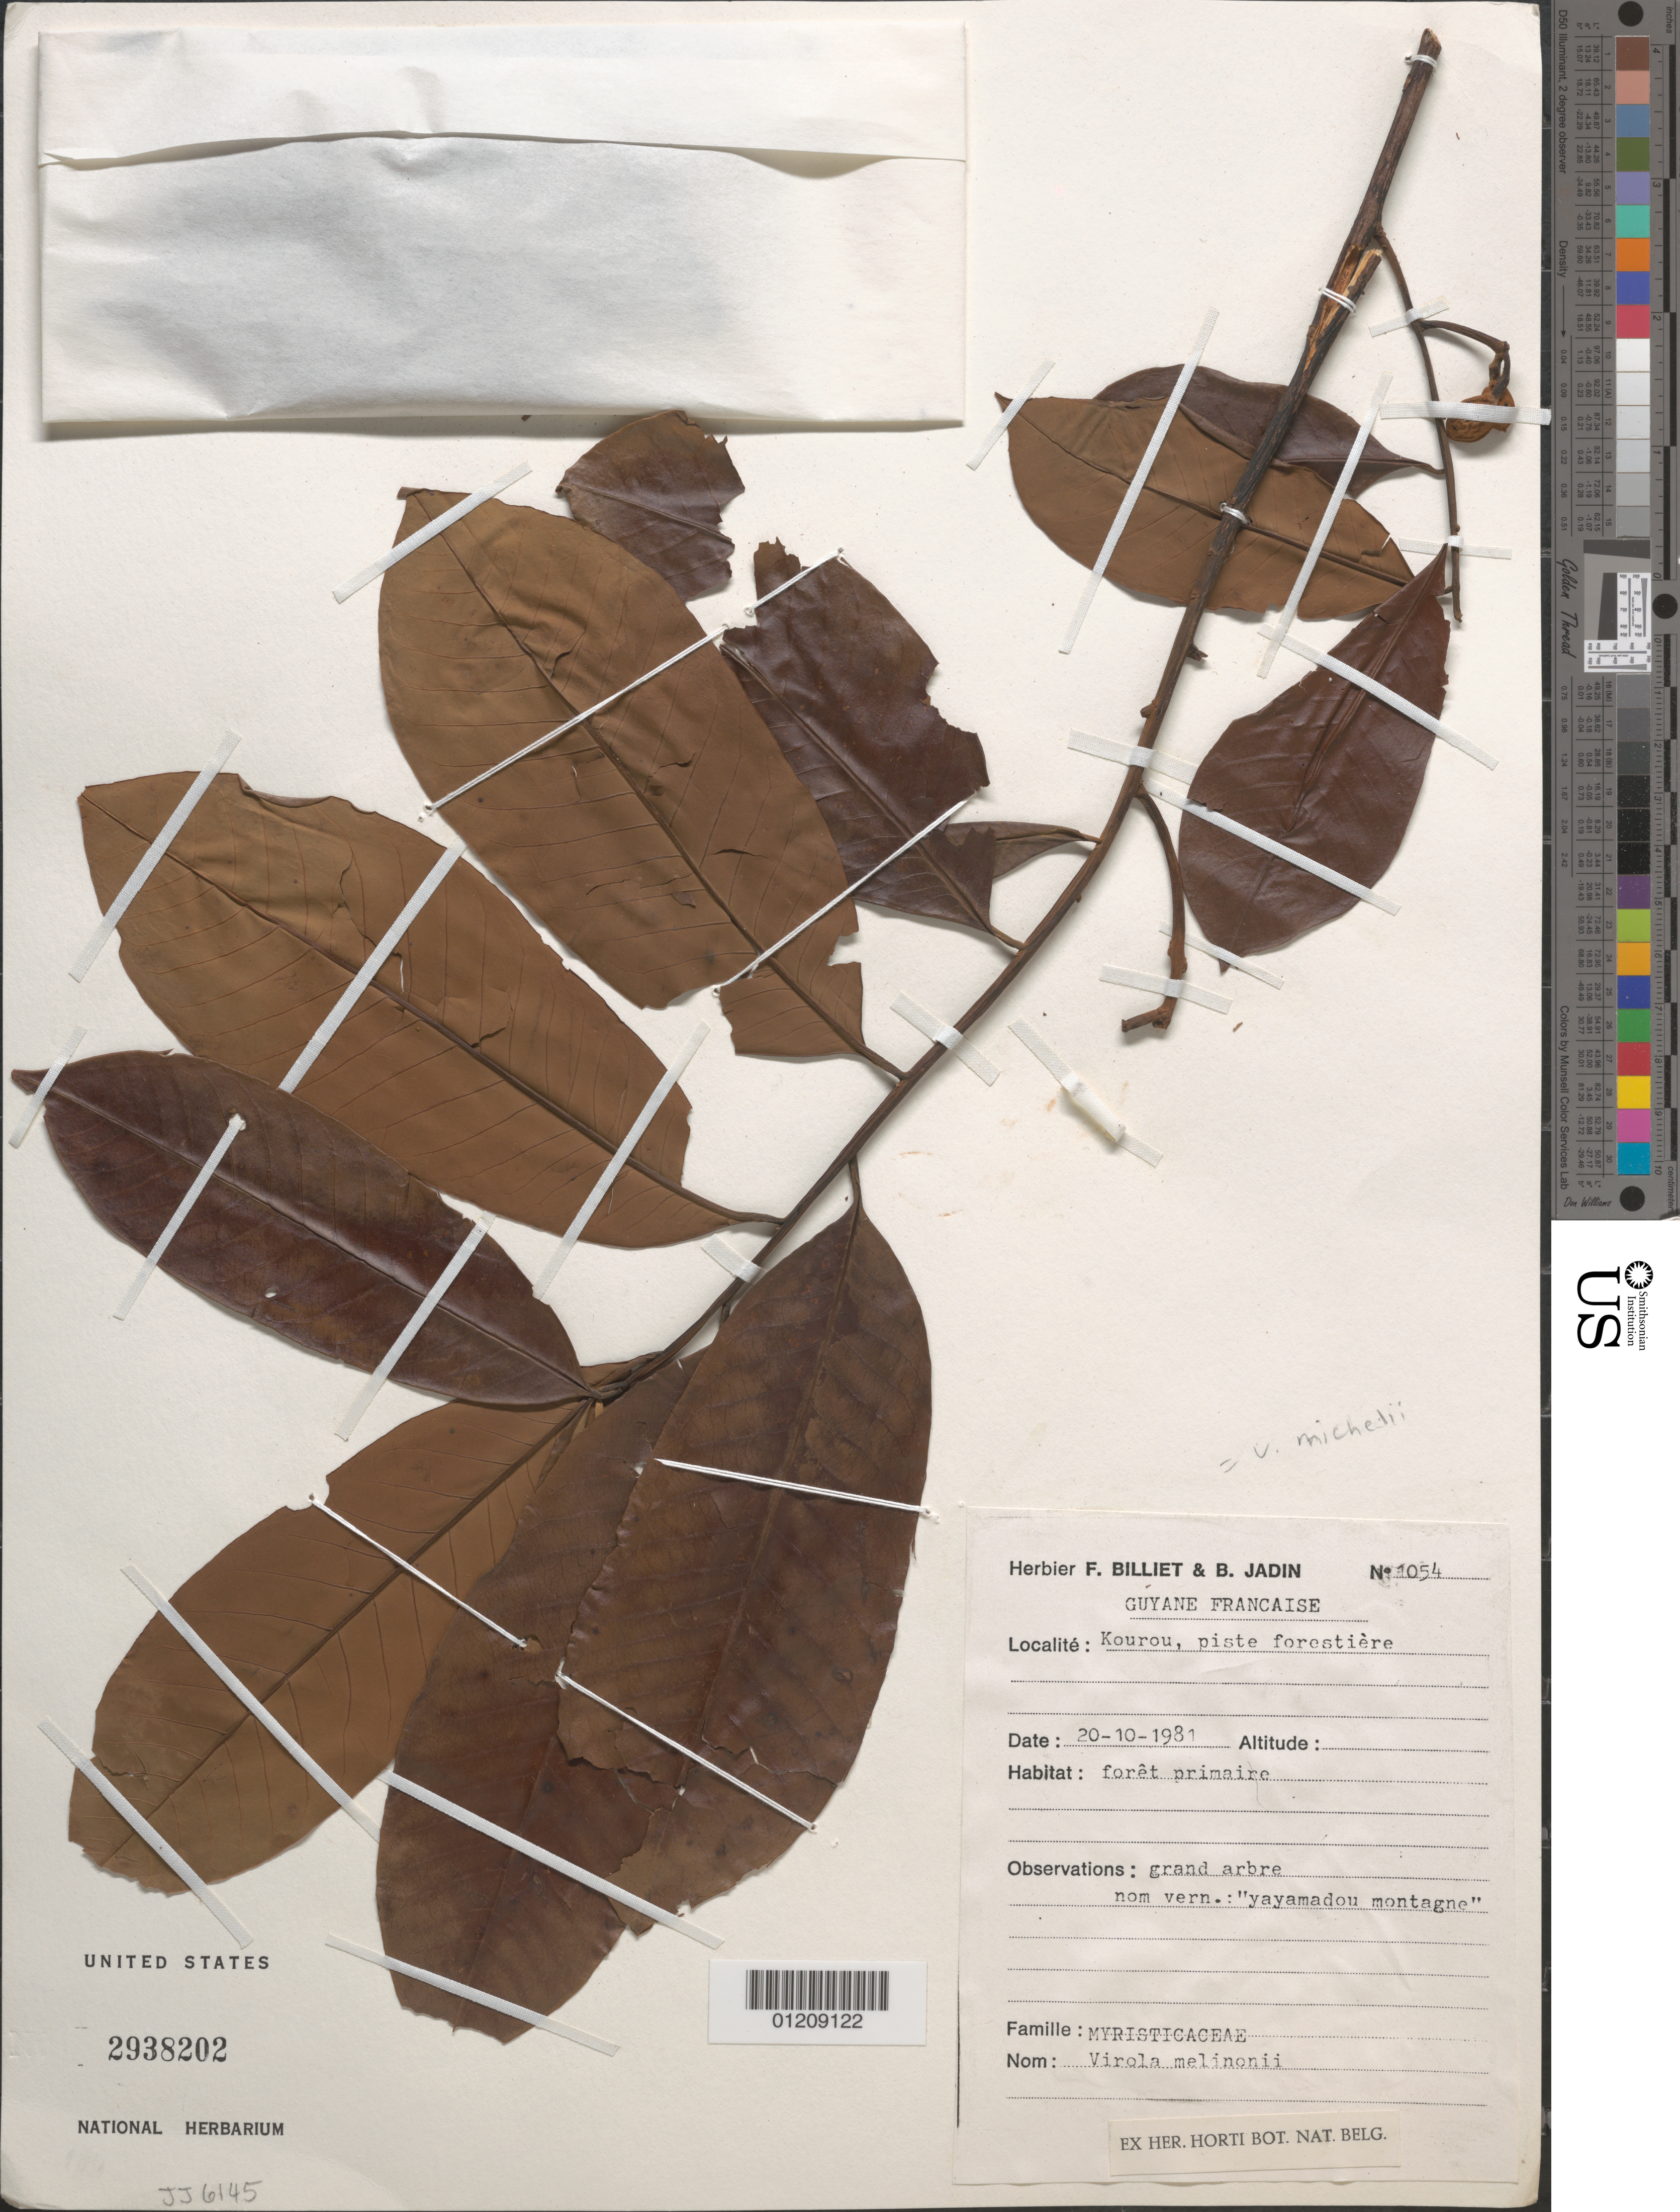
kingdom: Plantae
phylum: Tracheophyta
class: Magnoliopsida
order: Magnoliales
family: Myristicaceae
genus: Virola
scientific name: Virola michelii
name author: Heckel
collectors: F. Billiet & B. Jadin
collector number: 1054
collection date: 1981-10-20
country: French Guiana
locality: Kourou, piste forestiere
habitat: Foret primaire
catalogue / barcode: US 2938202